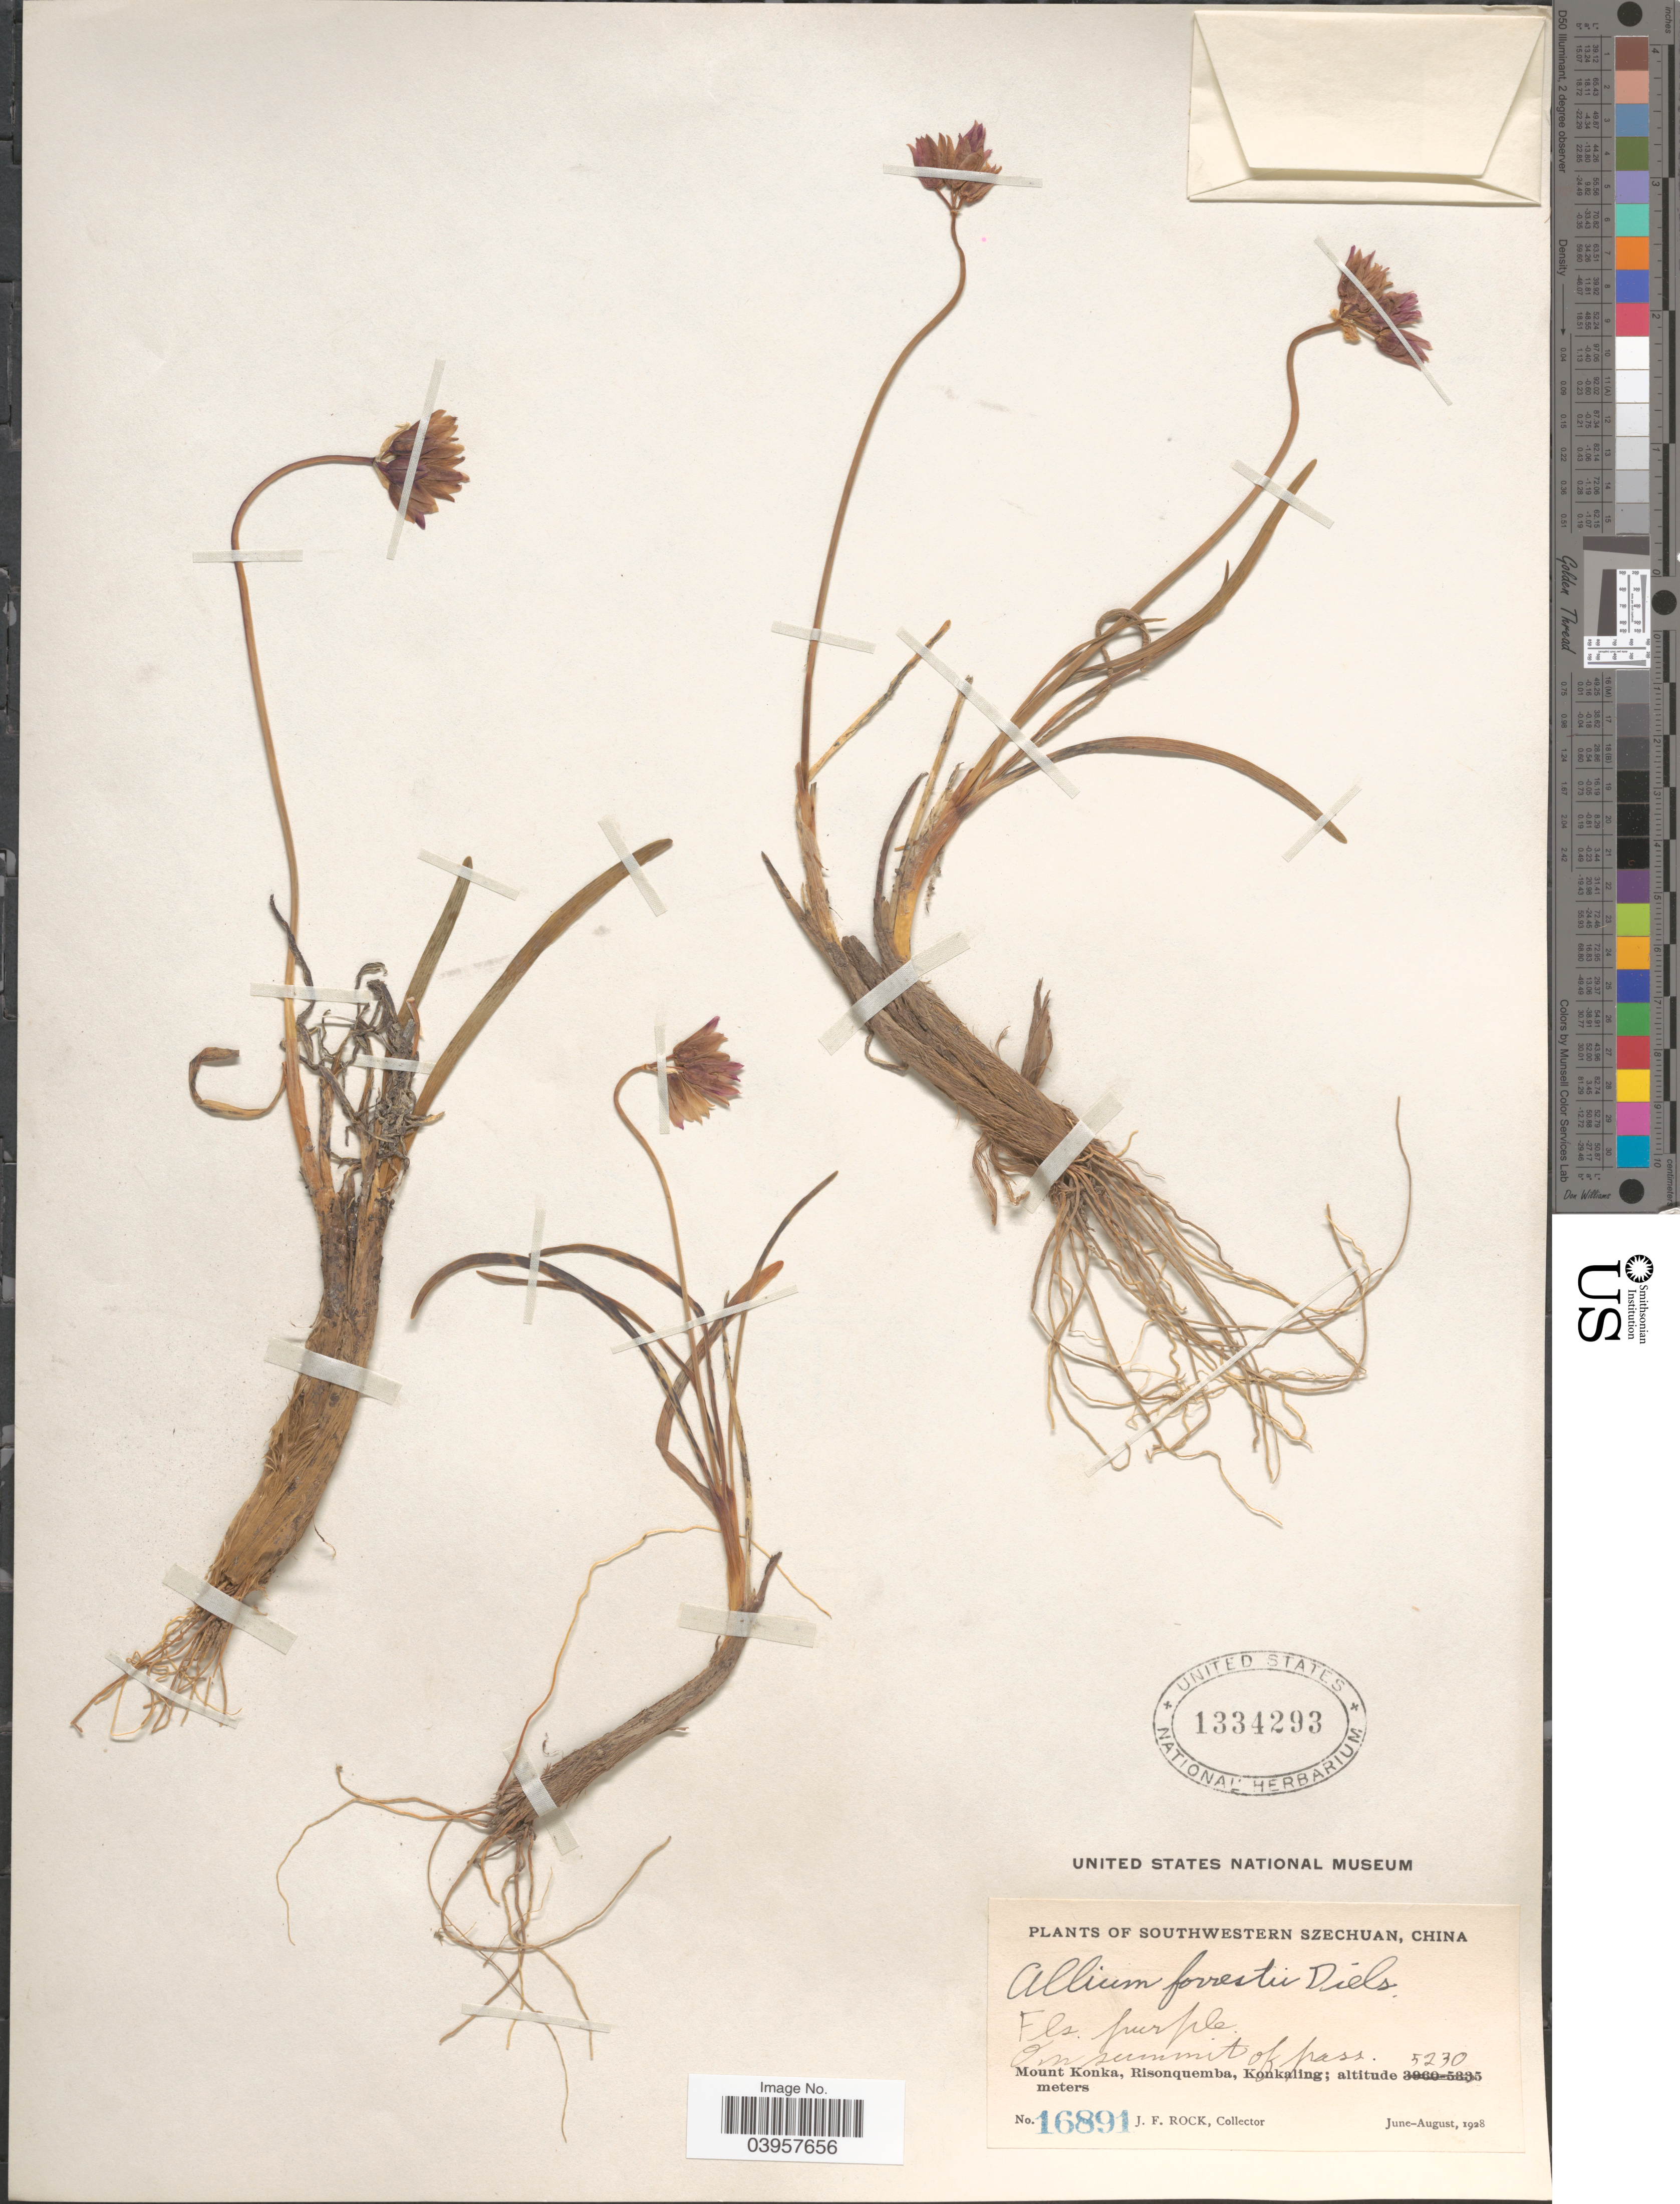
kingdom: Plantae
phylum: Tracheophyta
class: Liliopsida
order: Asparagales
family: Amaryllidaceae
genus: Allium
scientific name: Allium forrestii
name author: Diels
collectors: J. Rock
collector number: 16891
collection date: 1928-06/1928-08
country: China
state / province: Sichuan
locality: Southwestern Szechuan. On summit of pass. Mount Konka, Risonquemba, Konkaling.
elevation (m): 5230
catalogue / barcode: US 1334293